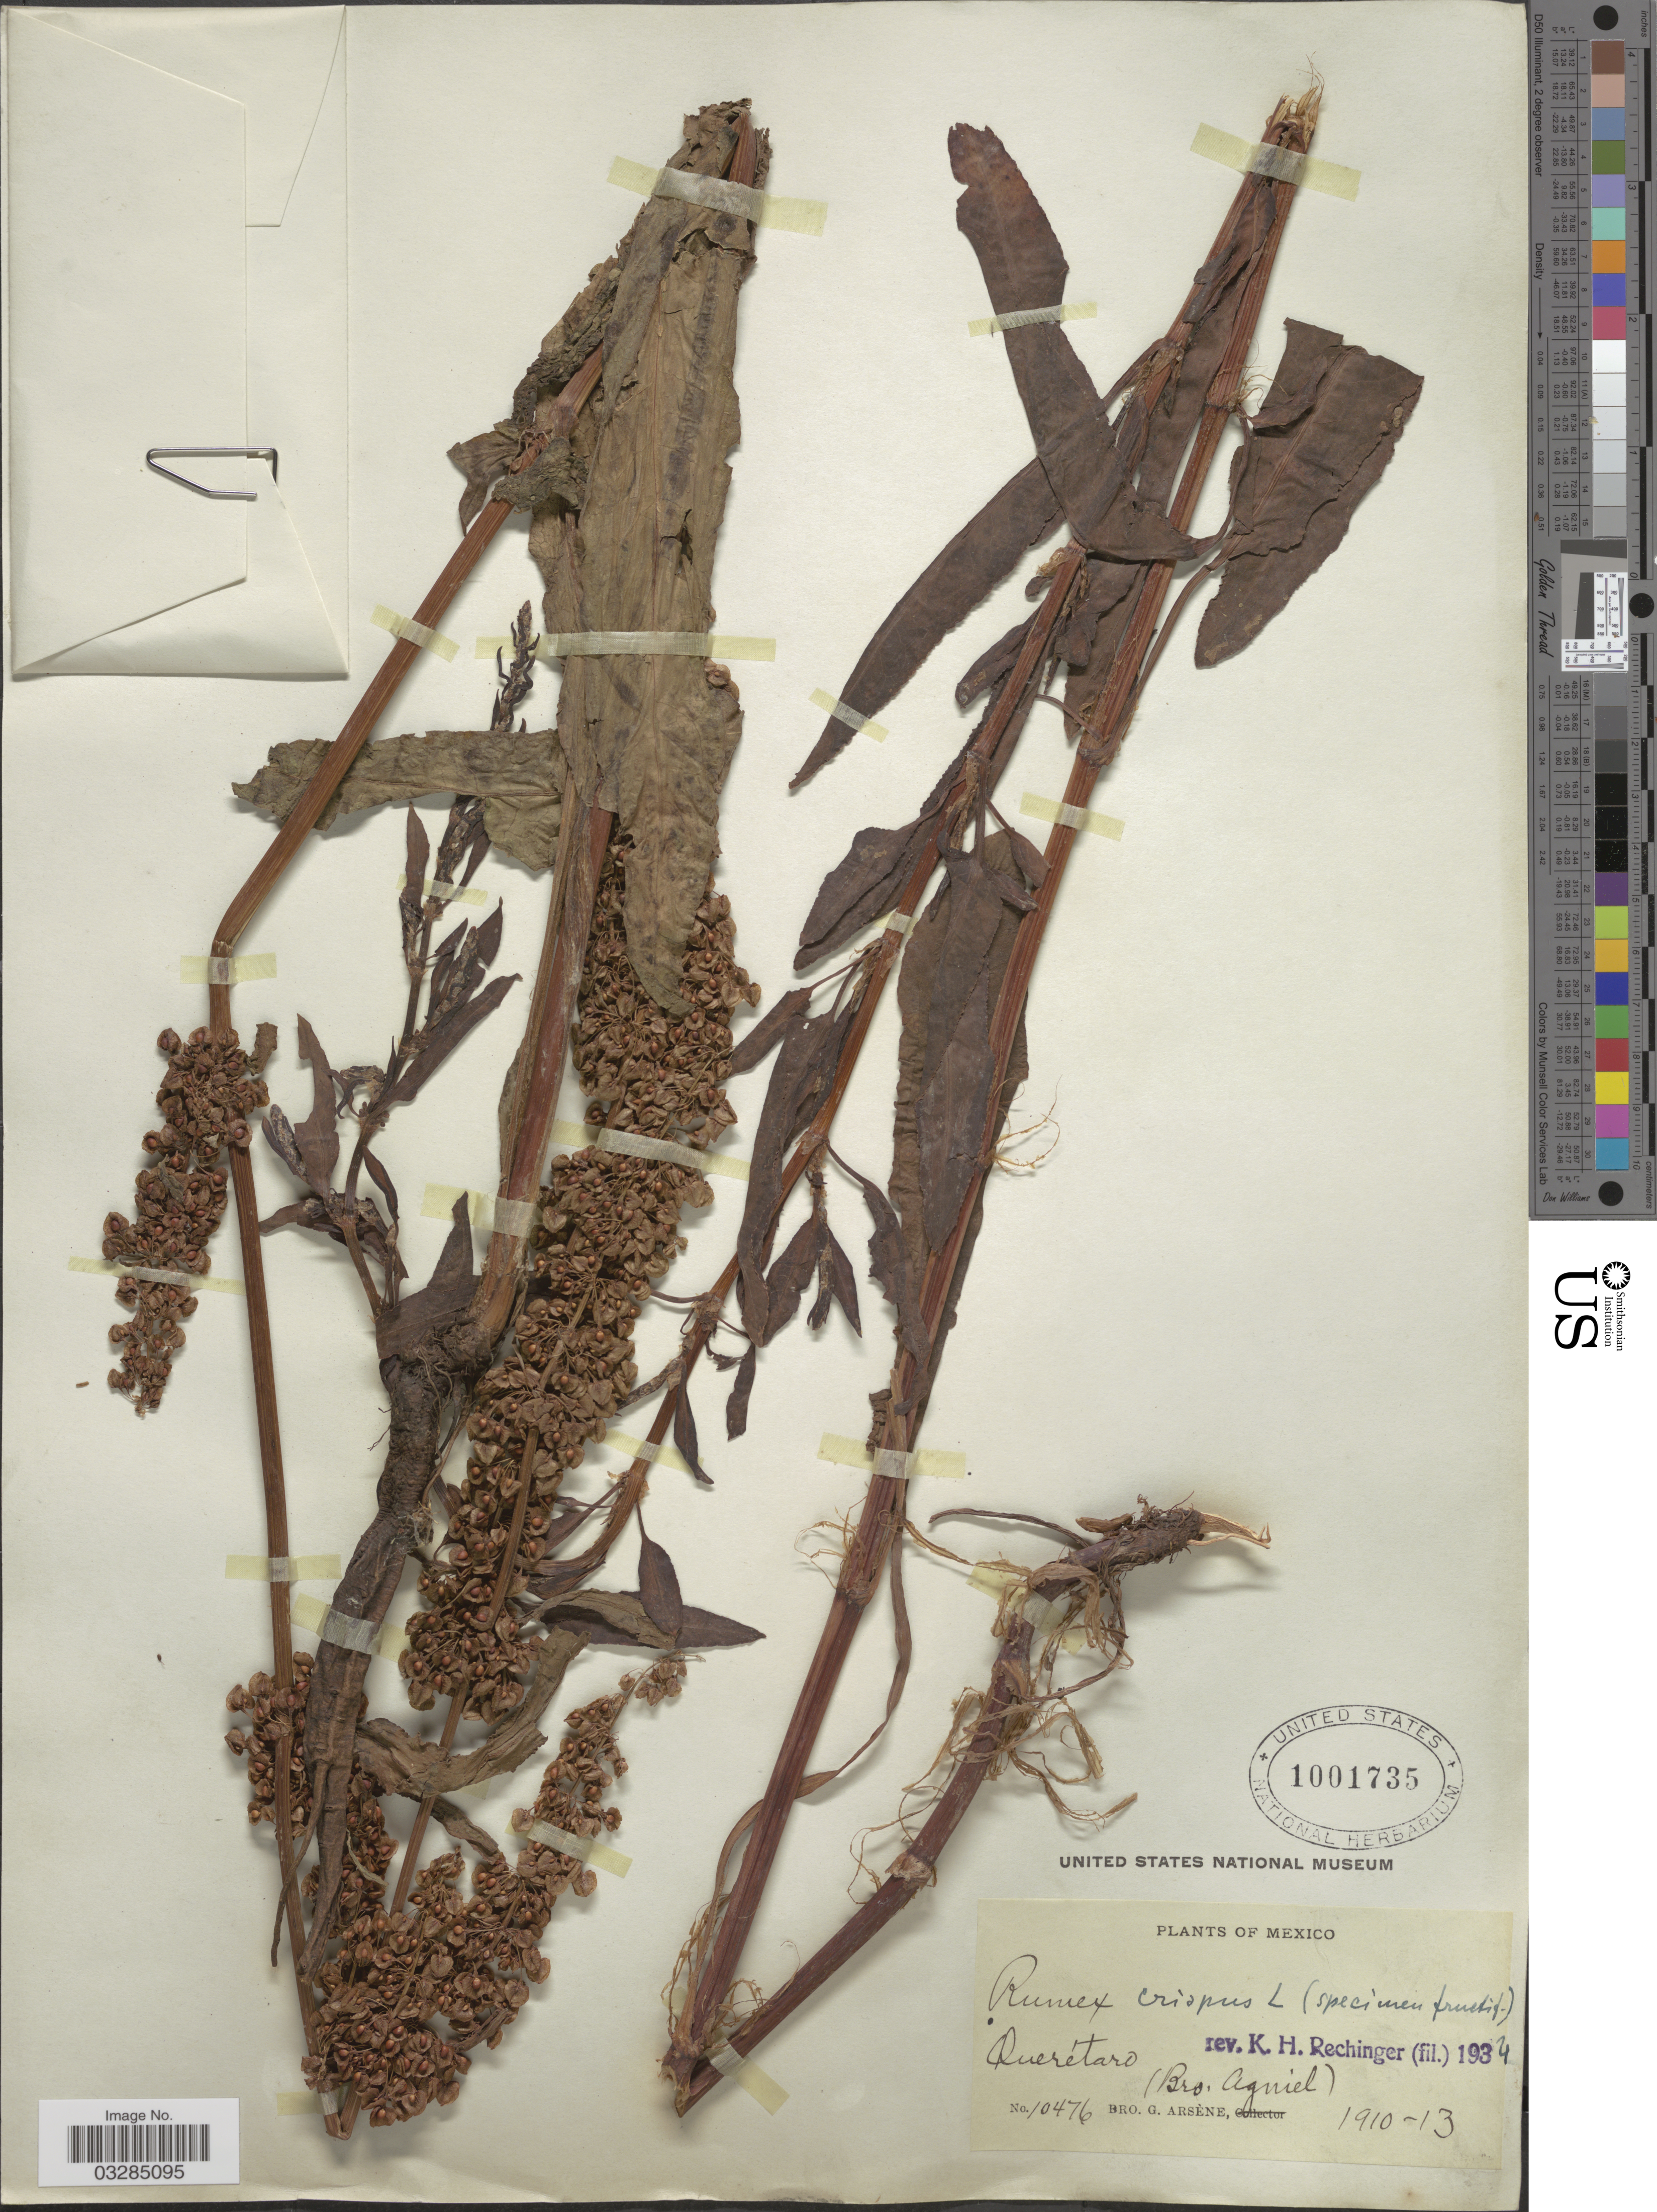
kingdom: Plantae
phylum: Tracheophyta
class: Magnoliopsida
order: Caryophyllales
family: Polygonaceae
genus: Rumex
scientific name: Rumex crispus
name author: L.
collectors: Bro. G. Arsène & Bro. Agniel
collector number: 10476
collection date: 1910/1913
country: Mexico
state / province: Querétaro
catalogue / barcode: US 1001735